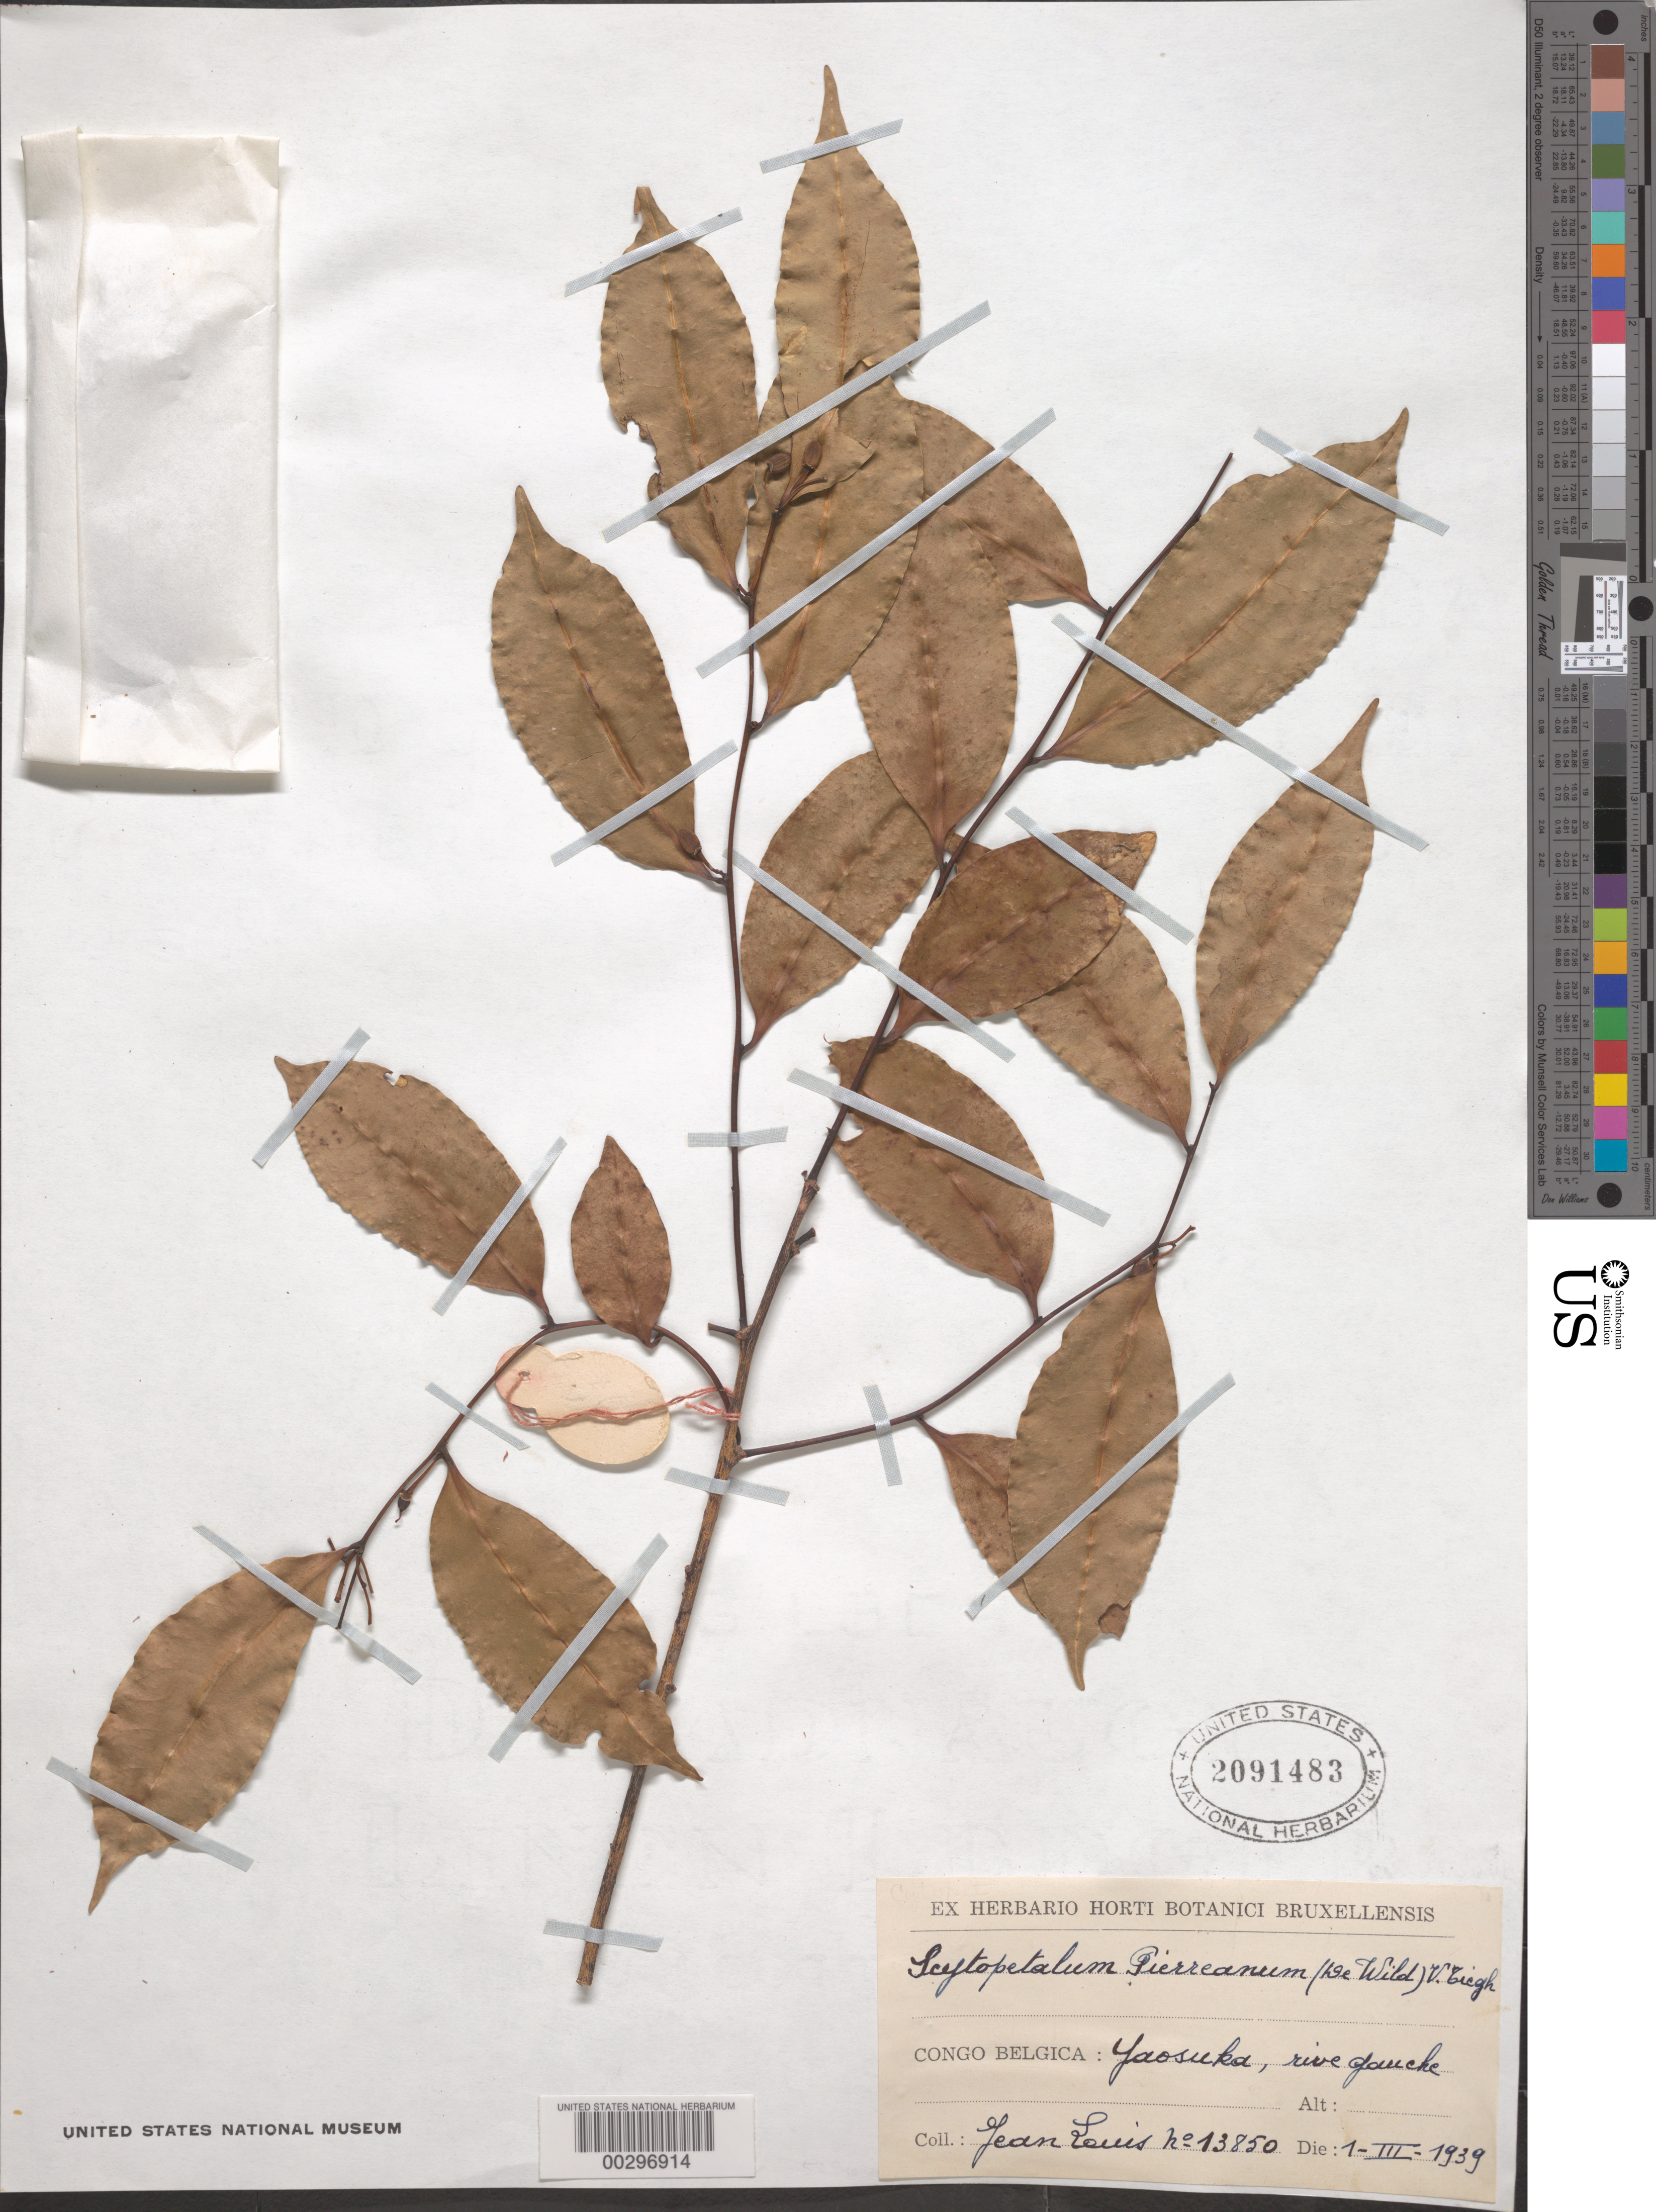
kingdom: Plantae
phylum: Tracheophyta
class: Magnoliopsida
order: Ericales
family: Lecythidaceae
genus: Scytopetalum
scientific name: Scytopetalum pierreanum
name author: (De Wild.) Tiegh.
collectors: J. Louis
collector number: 13850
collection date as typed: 01 Mar 1939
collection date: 1939-03-01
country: Congo, Democratic Republic of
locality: Yaosuka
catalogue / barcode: US 2091483